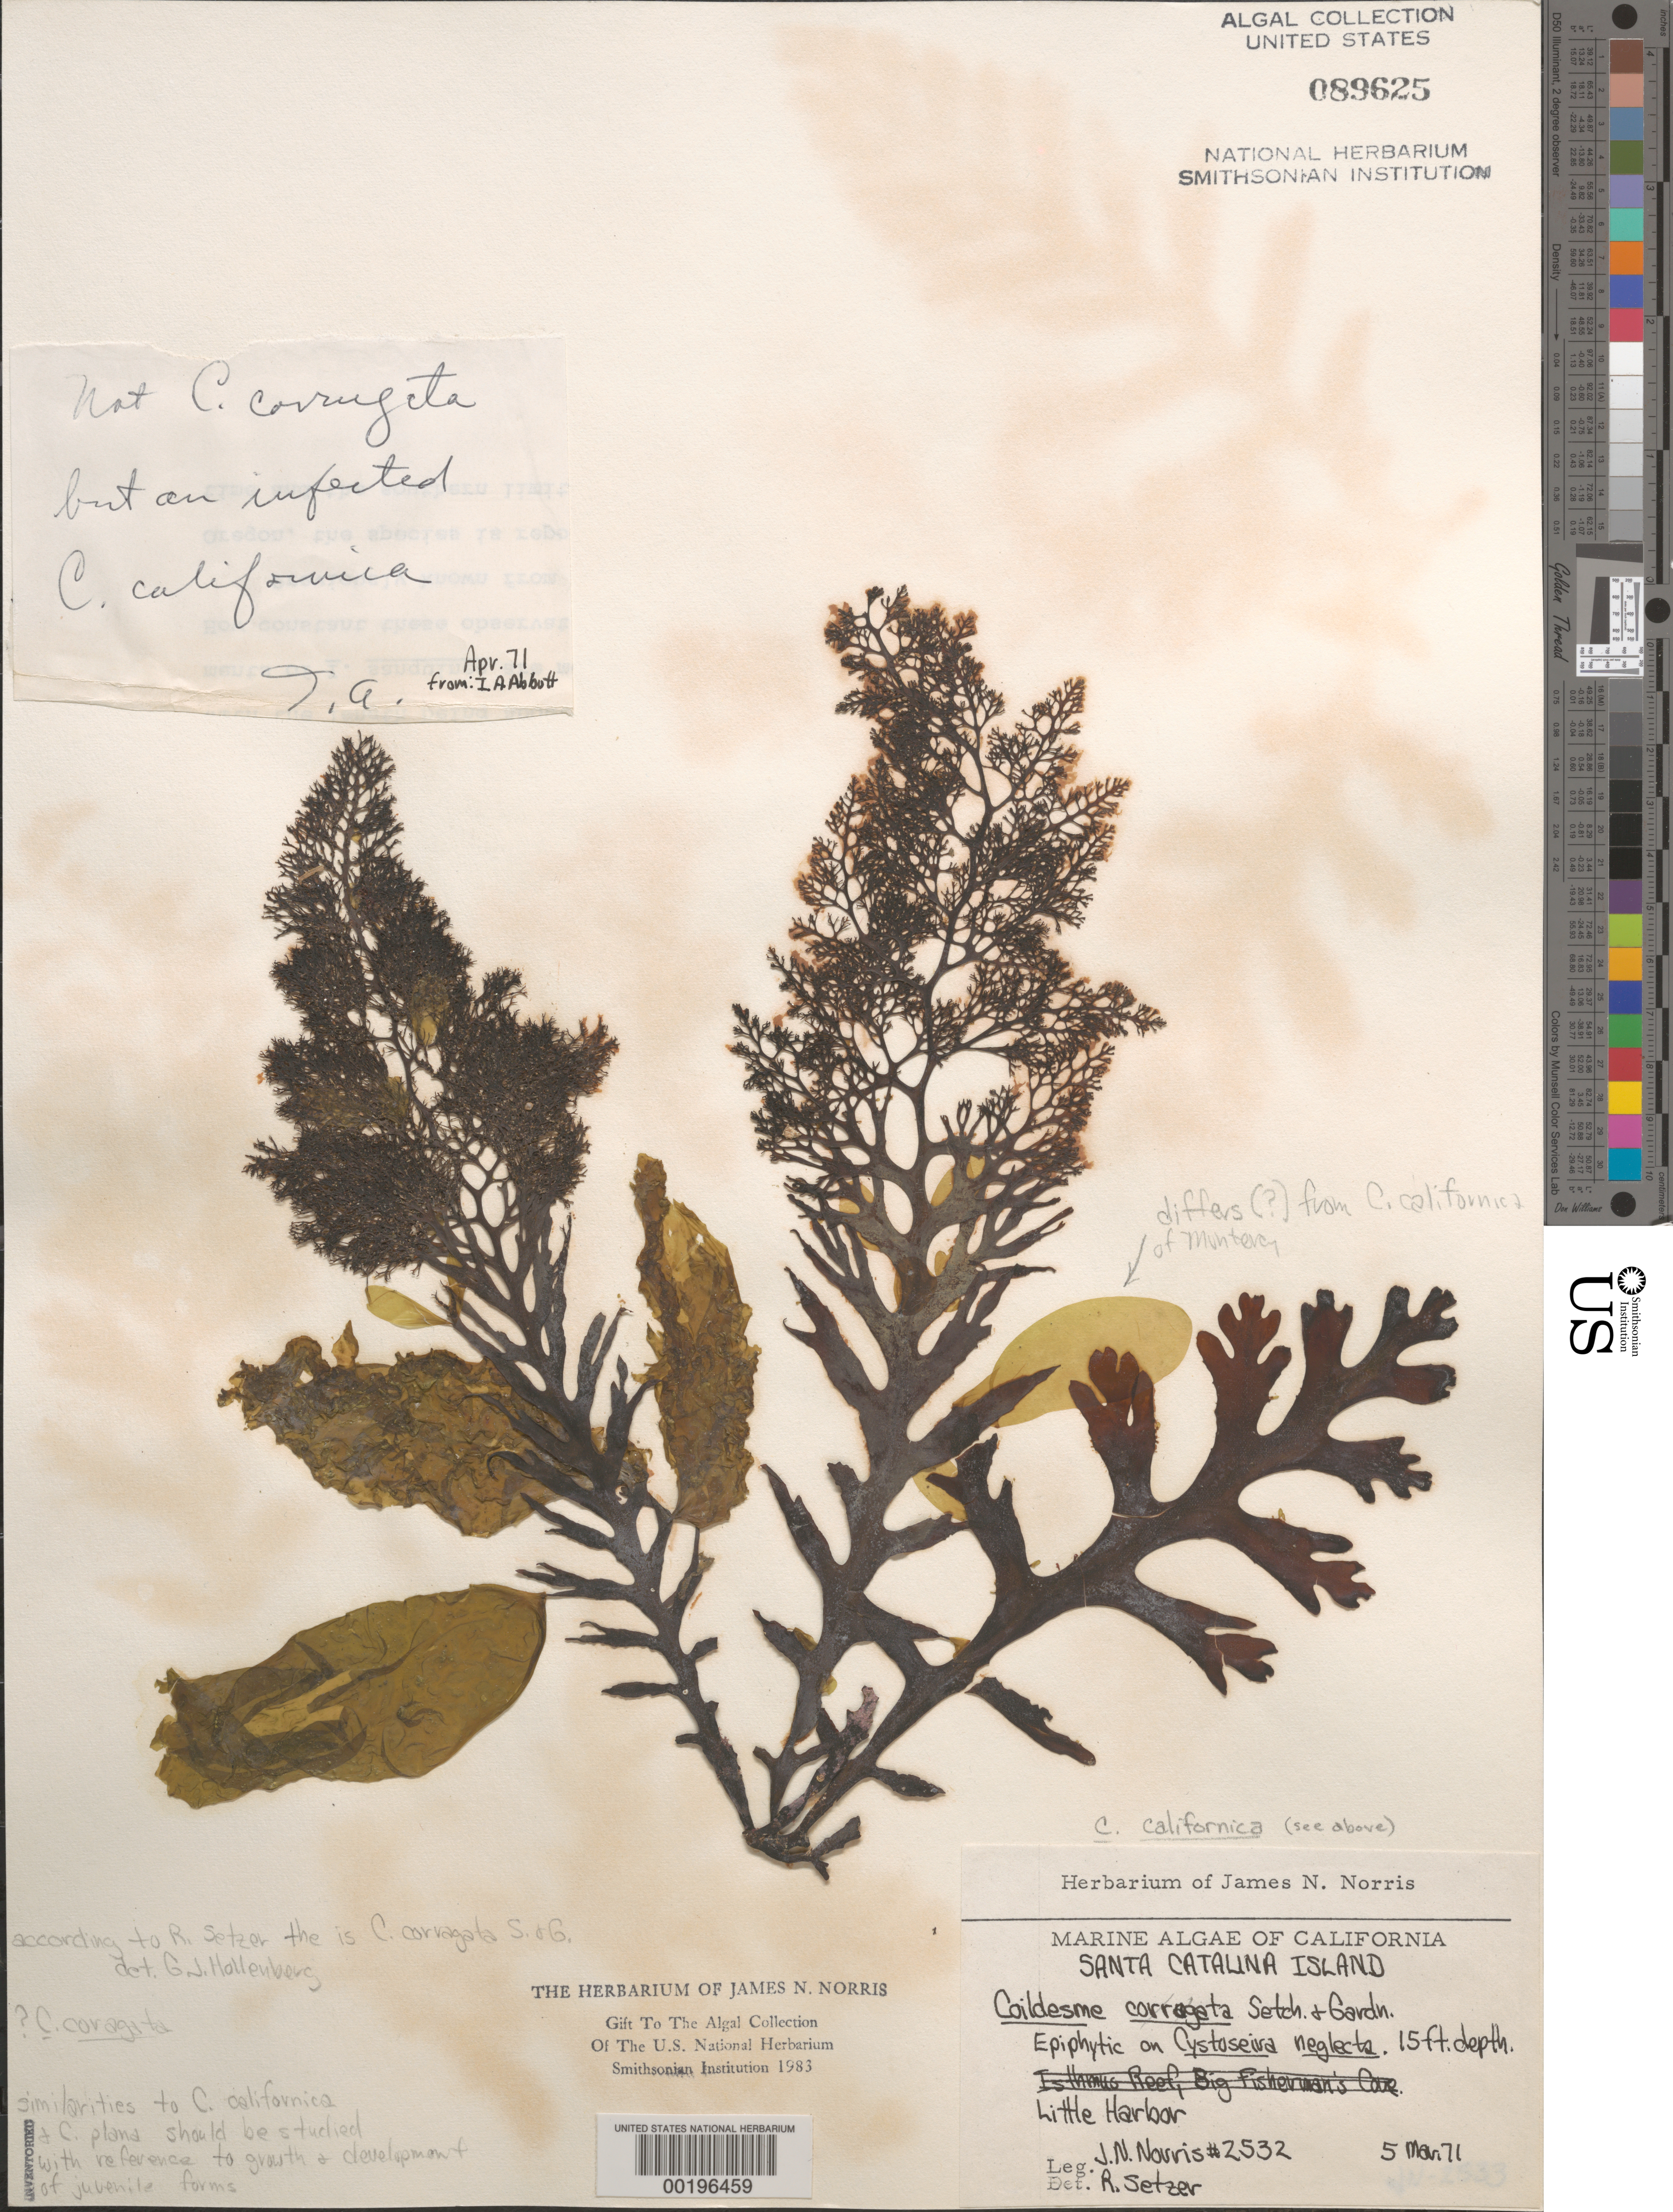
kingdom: Chromista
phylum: Ochrophyta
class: Phaeophyceae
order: Ectocarpales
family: Chordariaceae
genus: Coilodesme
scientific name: Coilodesme californica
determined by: Abbott, Isabella A.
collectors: J. N. Norris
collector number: JN-2532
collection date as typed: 05 Mar 1971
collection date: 1971-03-05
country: United States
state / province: California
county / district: Los Angeles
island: Santa Catalina Island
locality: Little Harbor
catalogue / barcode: US 89625